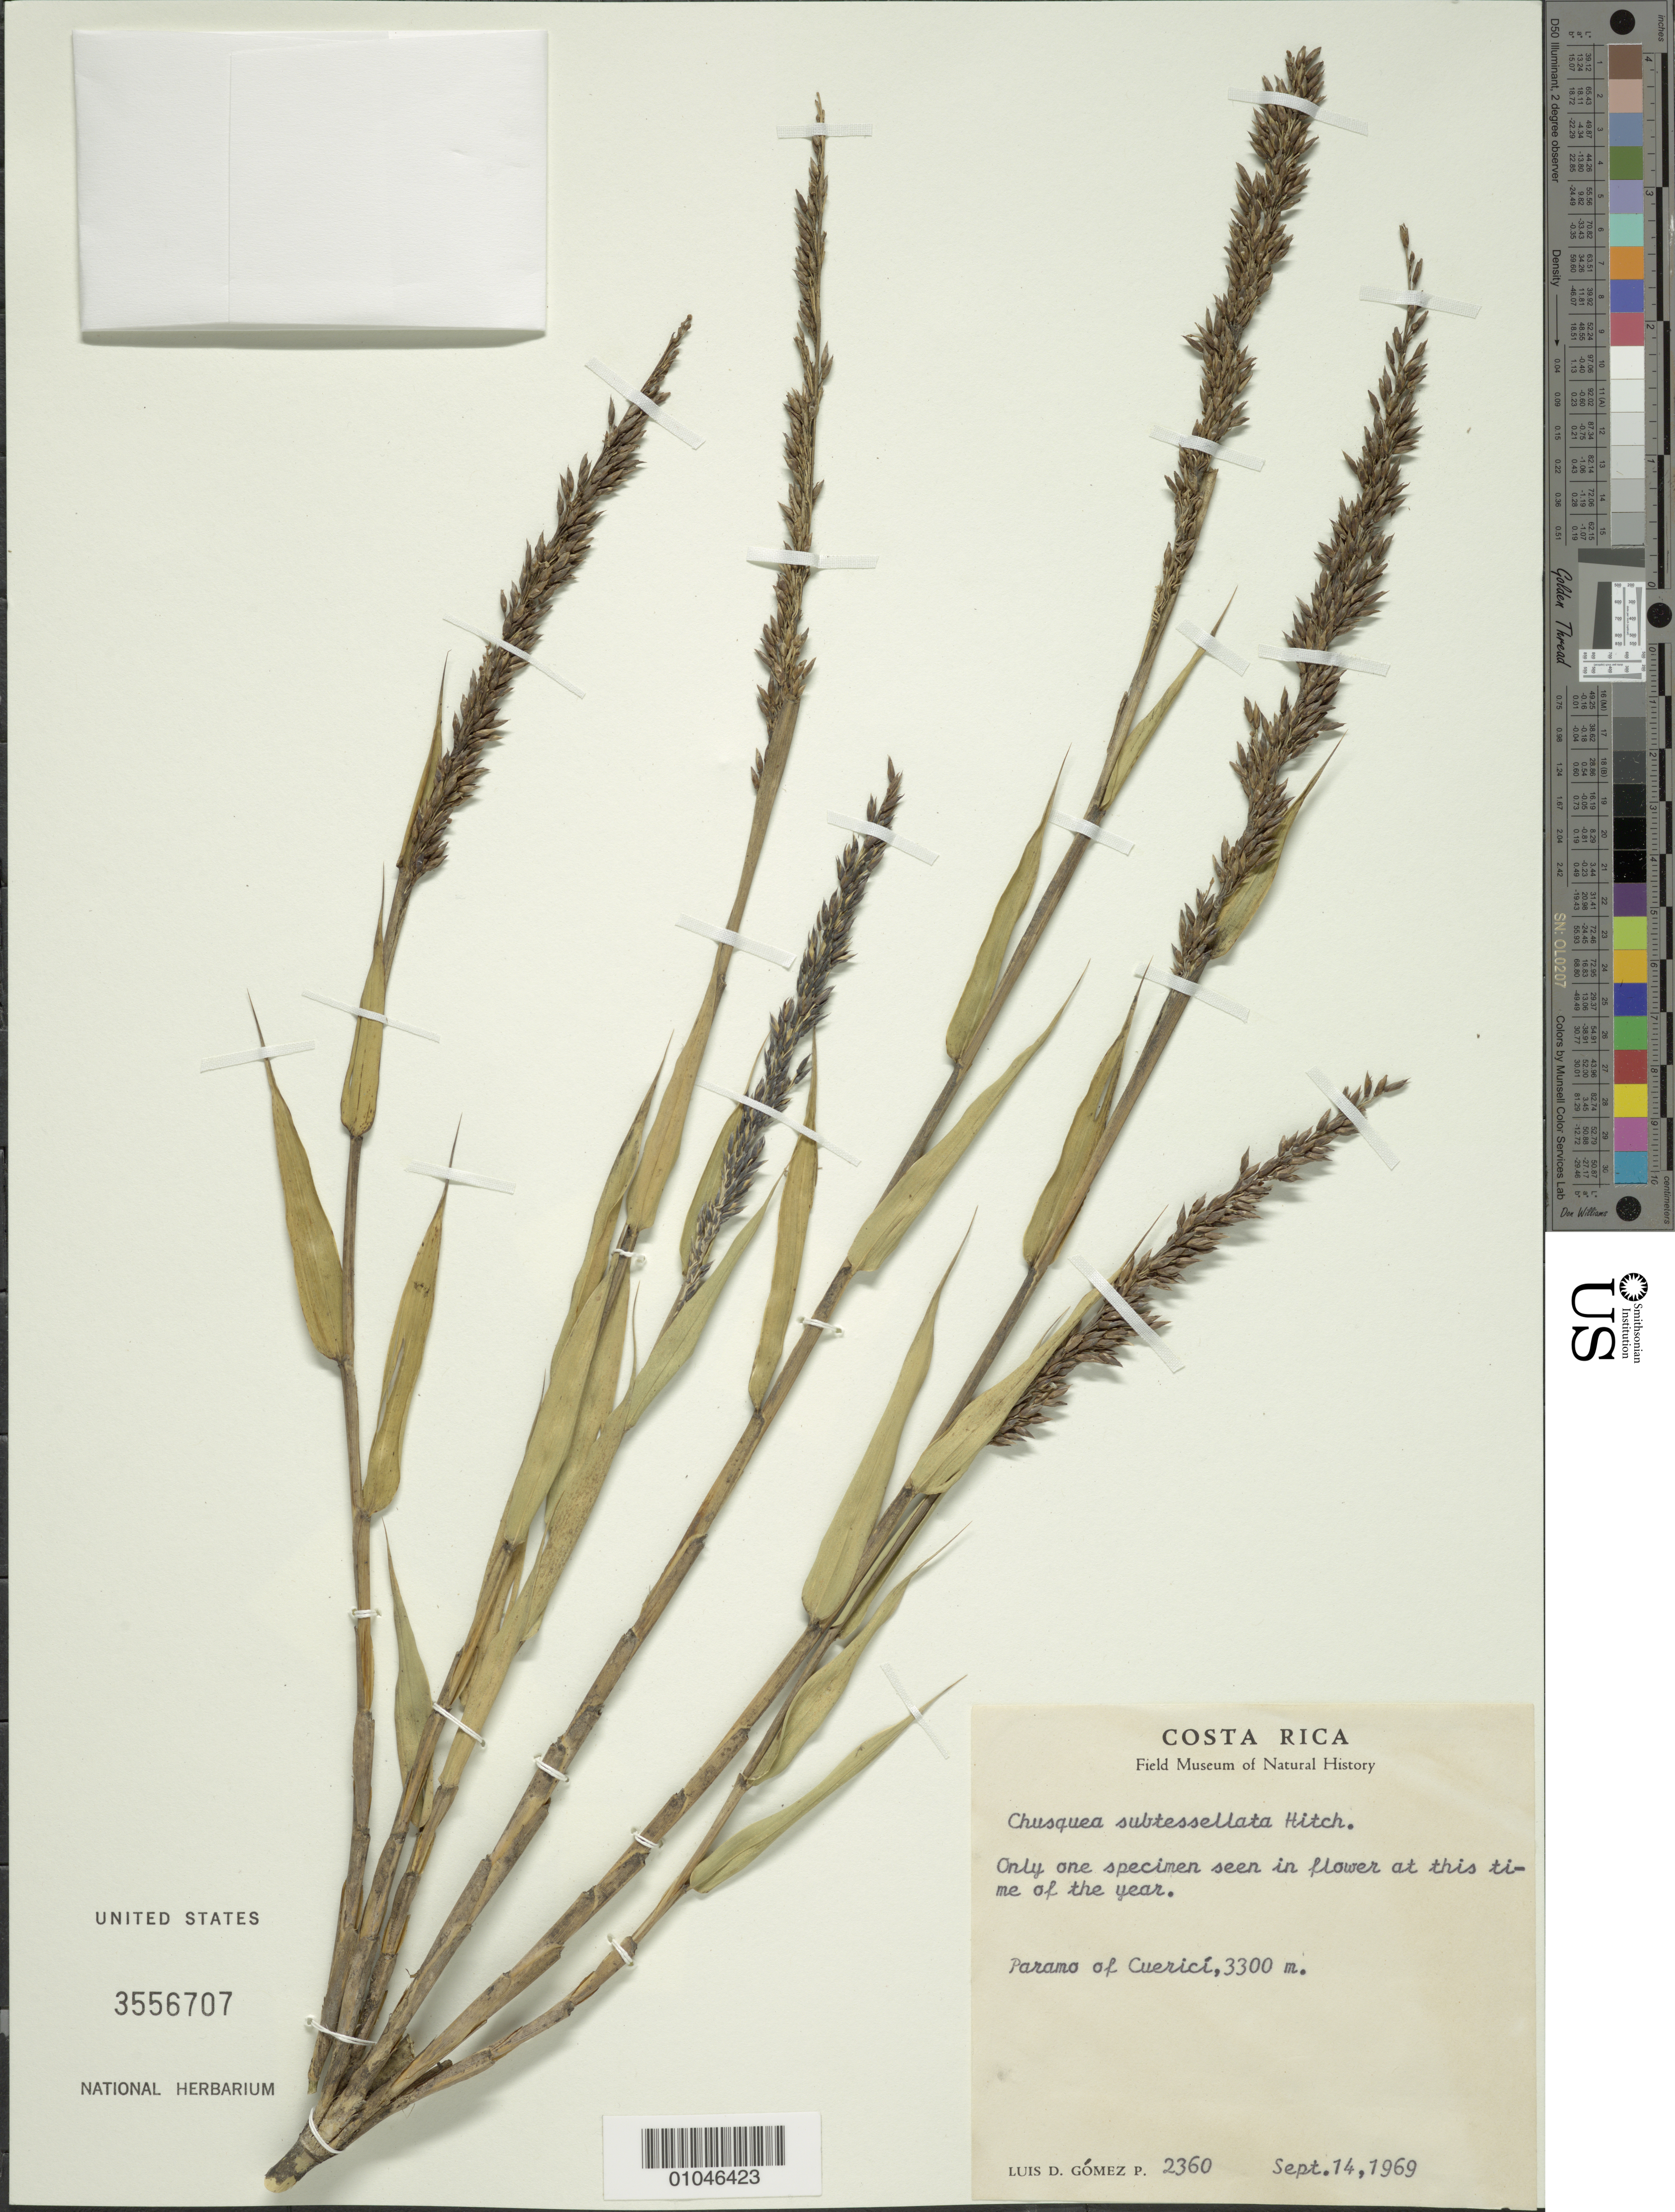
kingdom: Plantae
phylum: Tracheophyta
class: Liliopsida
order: Poales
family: Poaceae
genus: Chusquea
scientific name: Chusquea subtessellata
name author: Hitchc.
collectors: L. D. Gómez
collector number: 2360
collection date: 1969-09-14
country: Costa Rica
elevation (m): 3300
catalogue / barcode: US 3556707